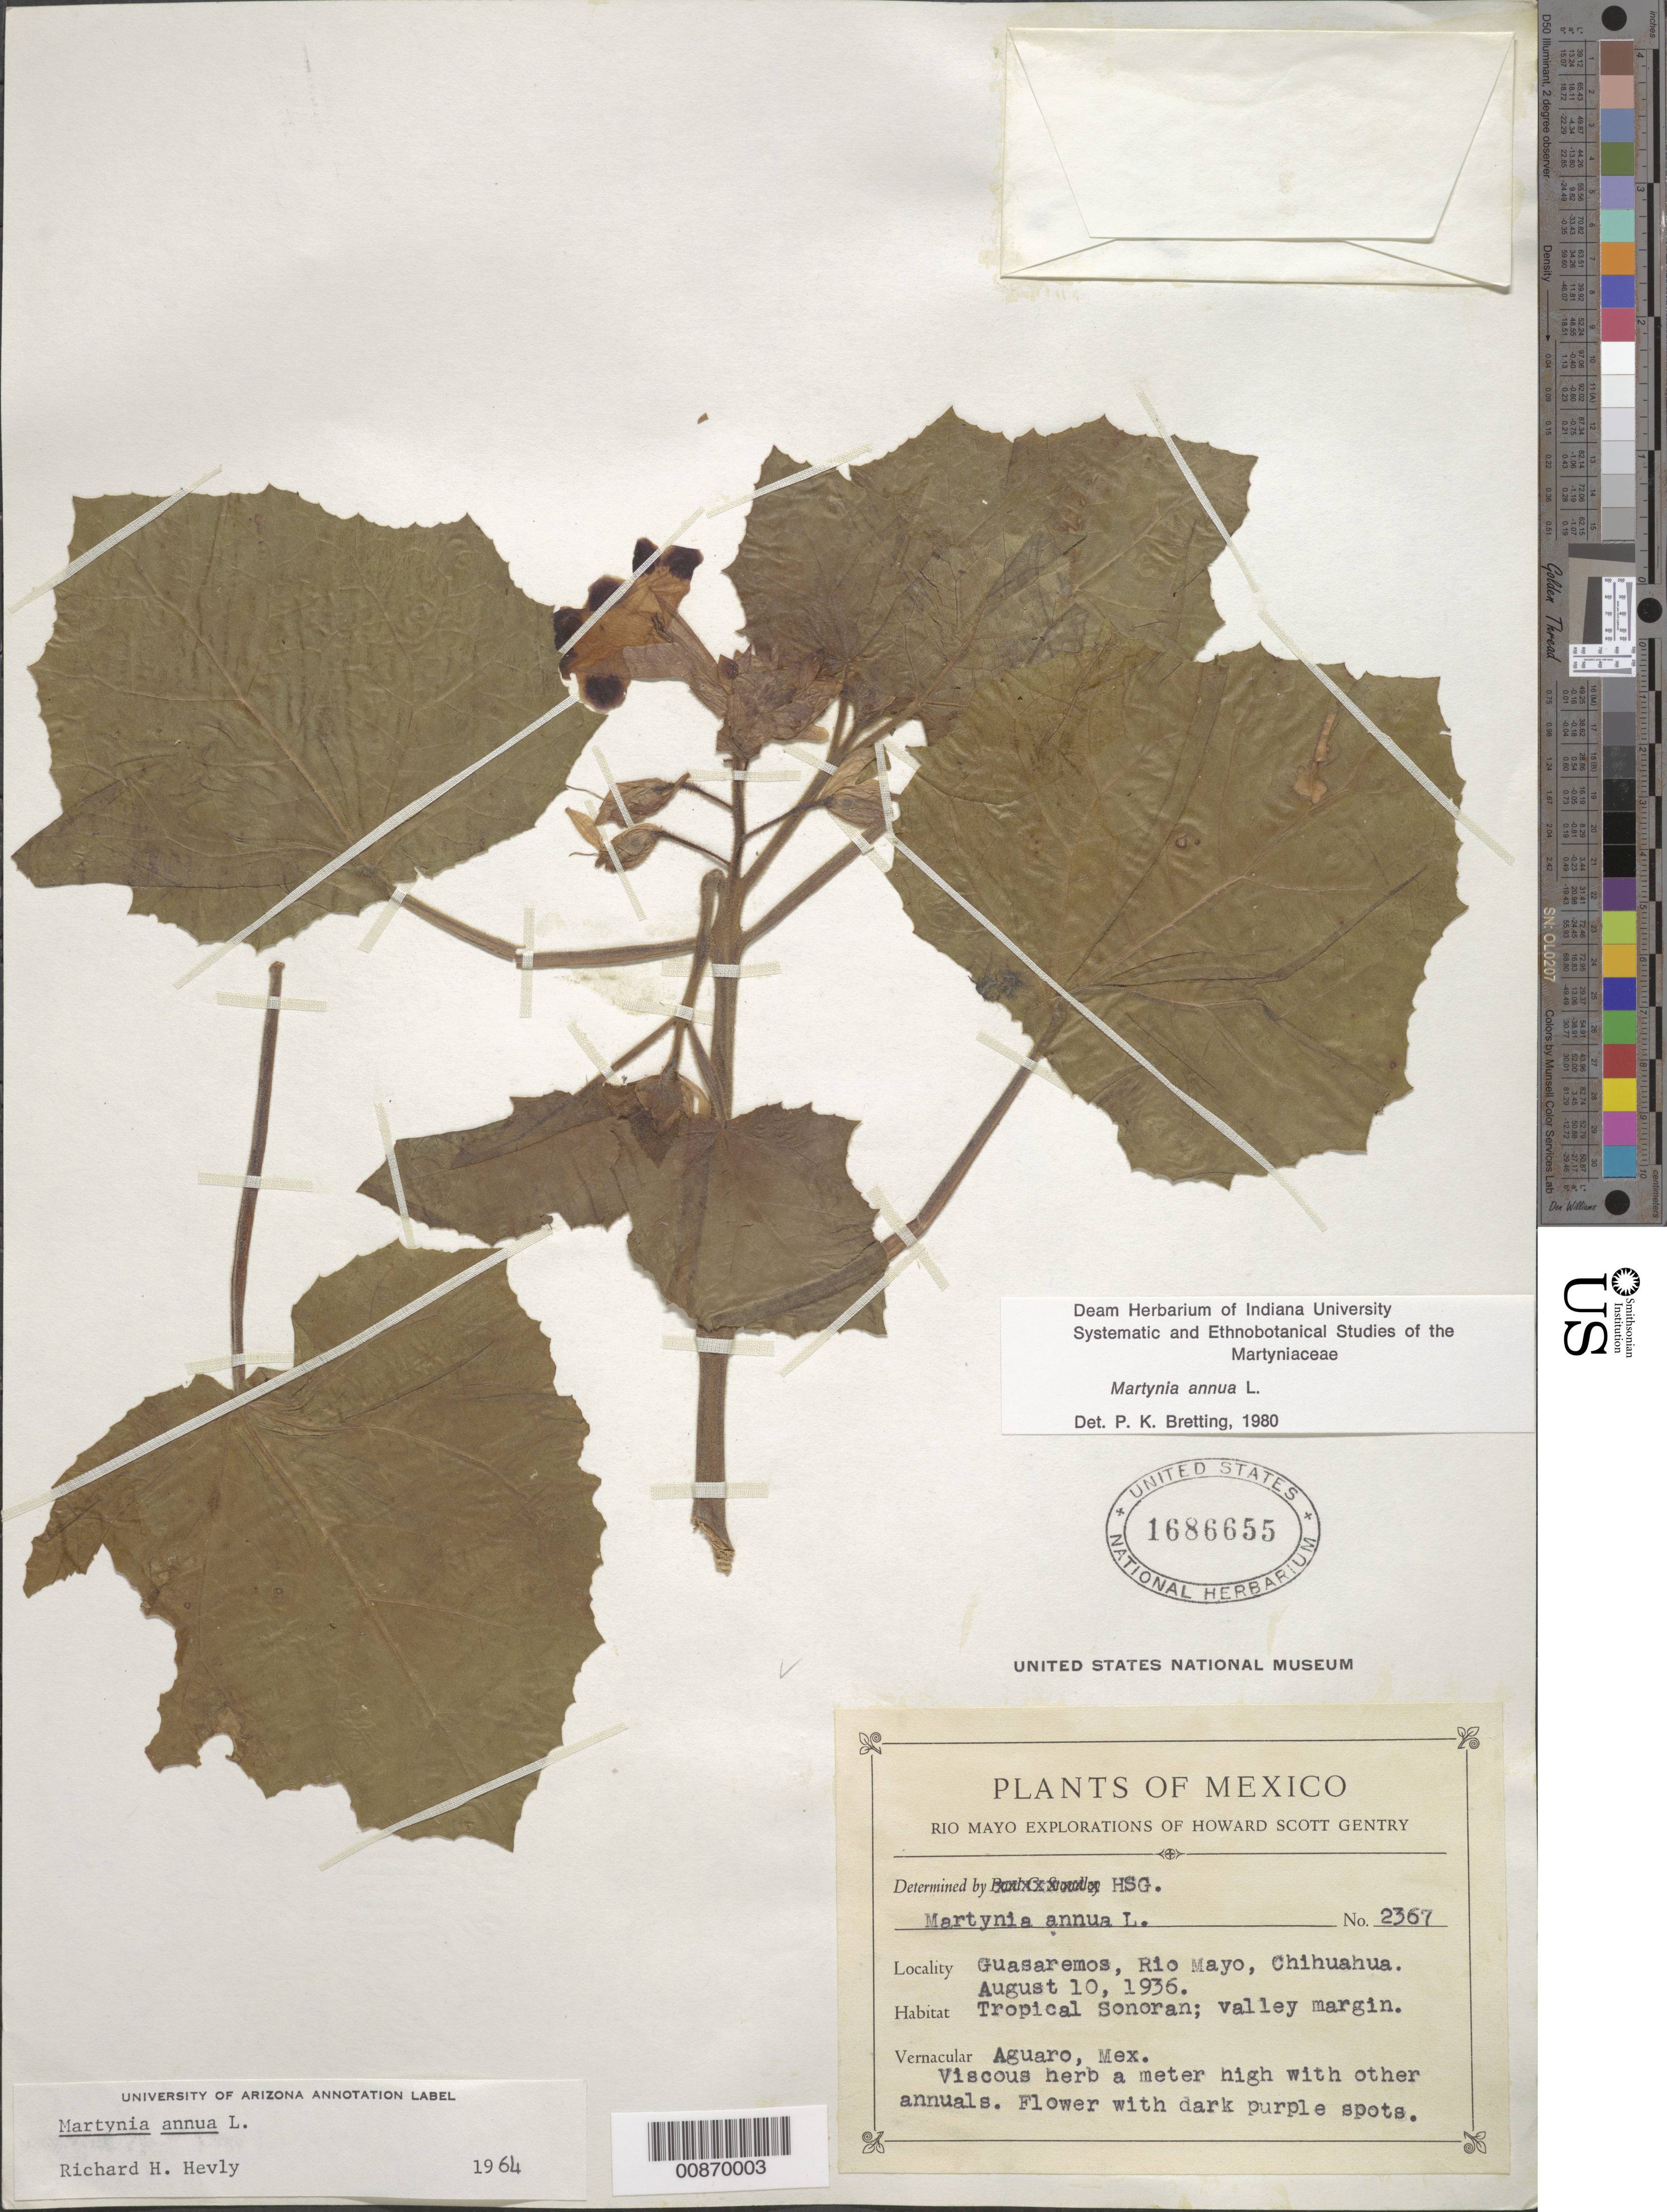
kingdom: Plantae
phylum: Tracheophyta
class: Magnoliopsida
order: Lamiales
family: Martyniaceae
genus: Martynia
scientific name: Martynia annua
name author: L.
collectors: H. S. Gentry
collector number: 2367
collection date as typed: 10 Aug 1936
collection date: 1936-08-10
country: Mexico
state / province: Chihuahua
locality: Guasaremos, Río Mayo, Chihuahua.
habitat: Tropical Sonoran; valley margin. Herb with other annuals.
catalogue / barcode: US 1686655